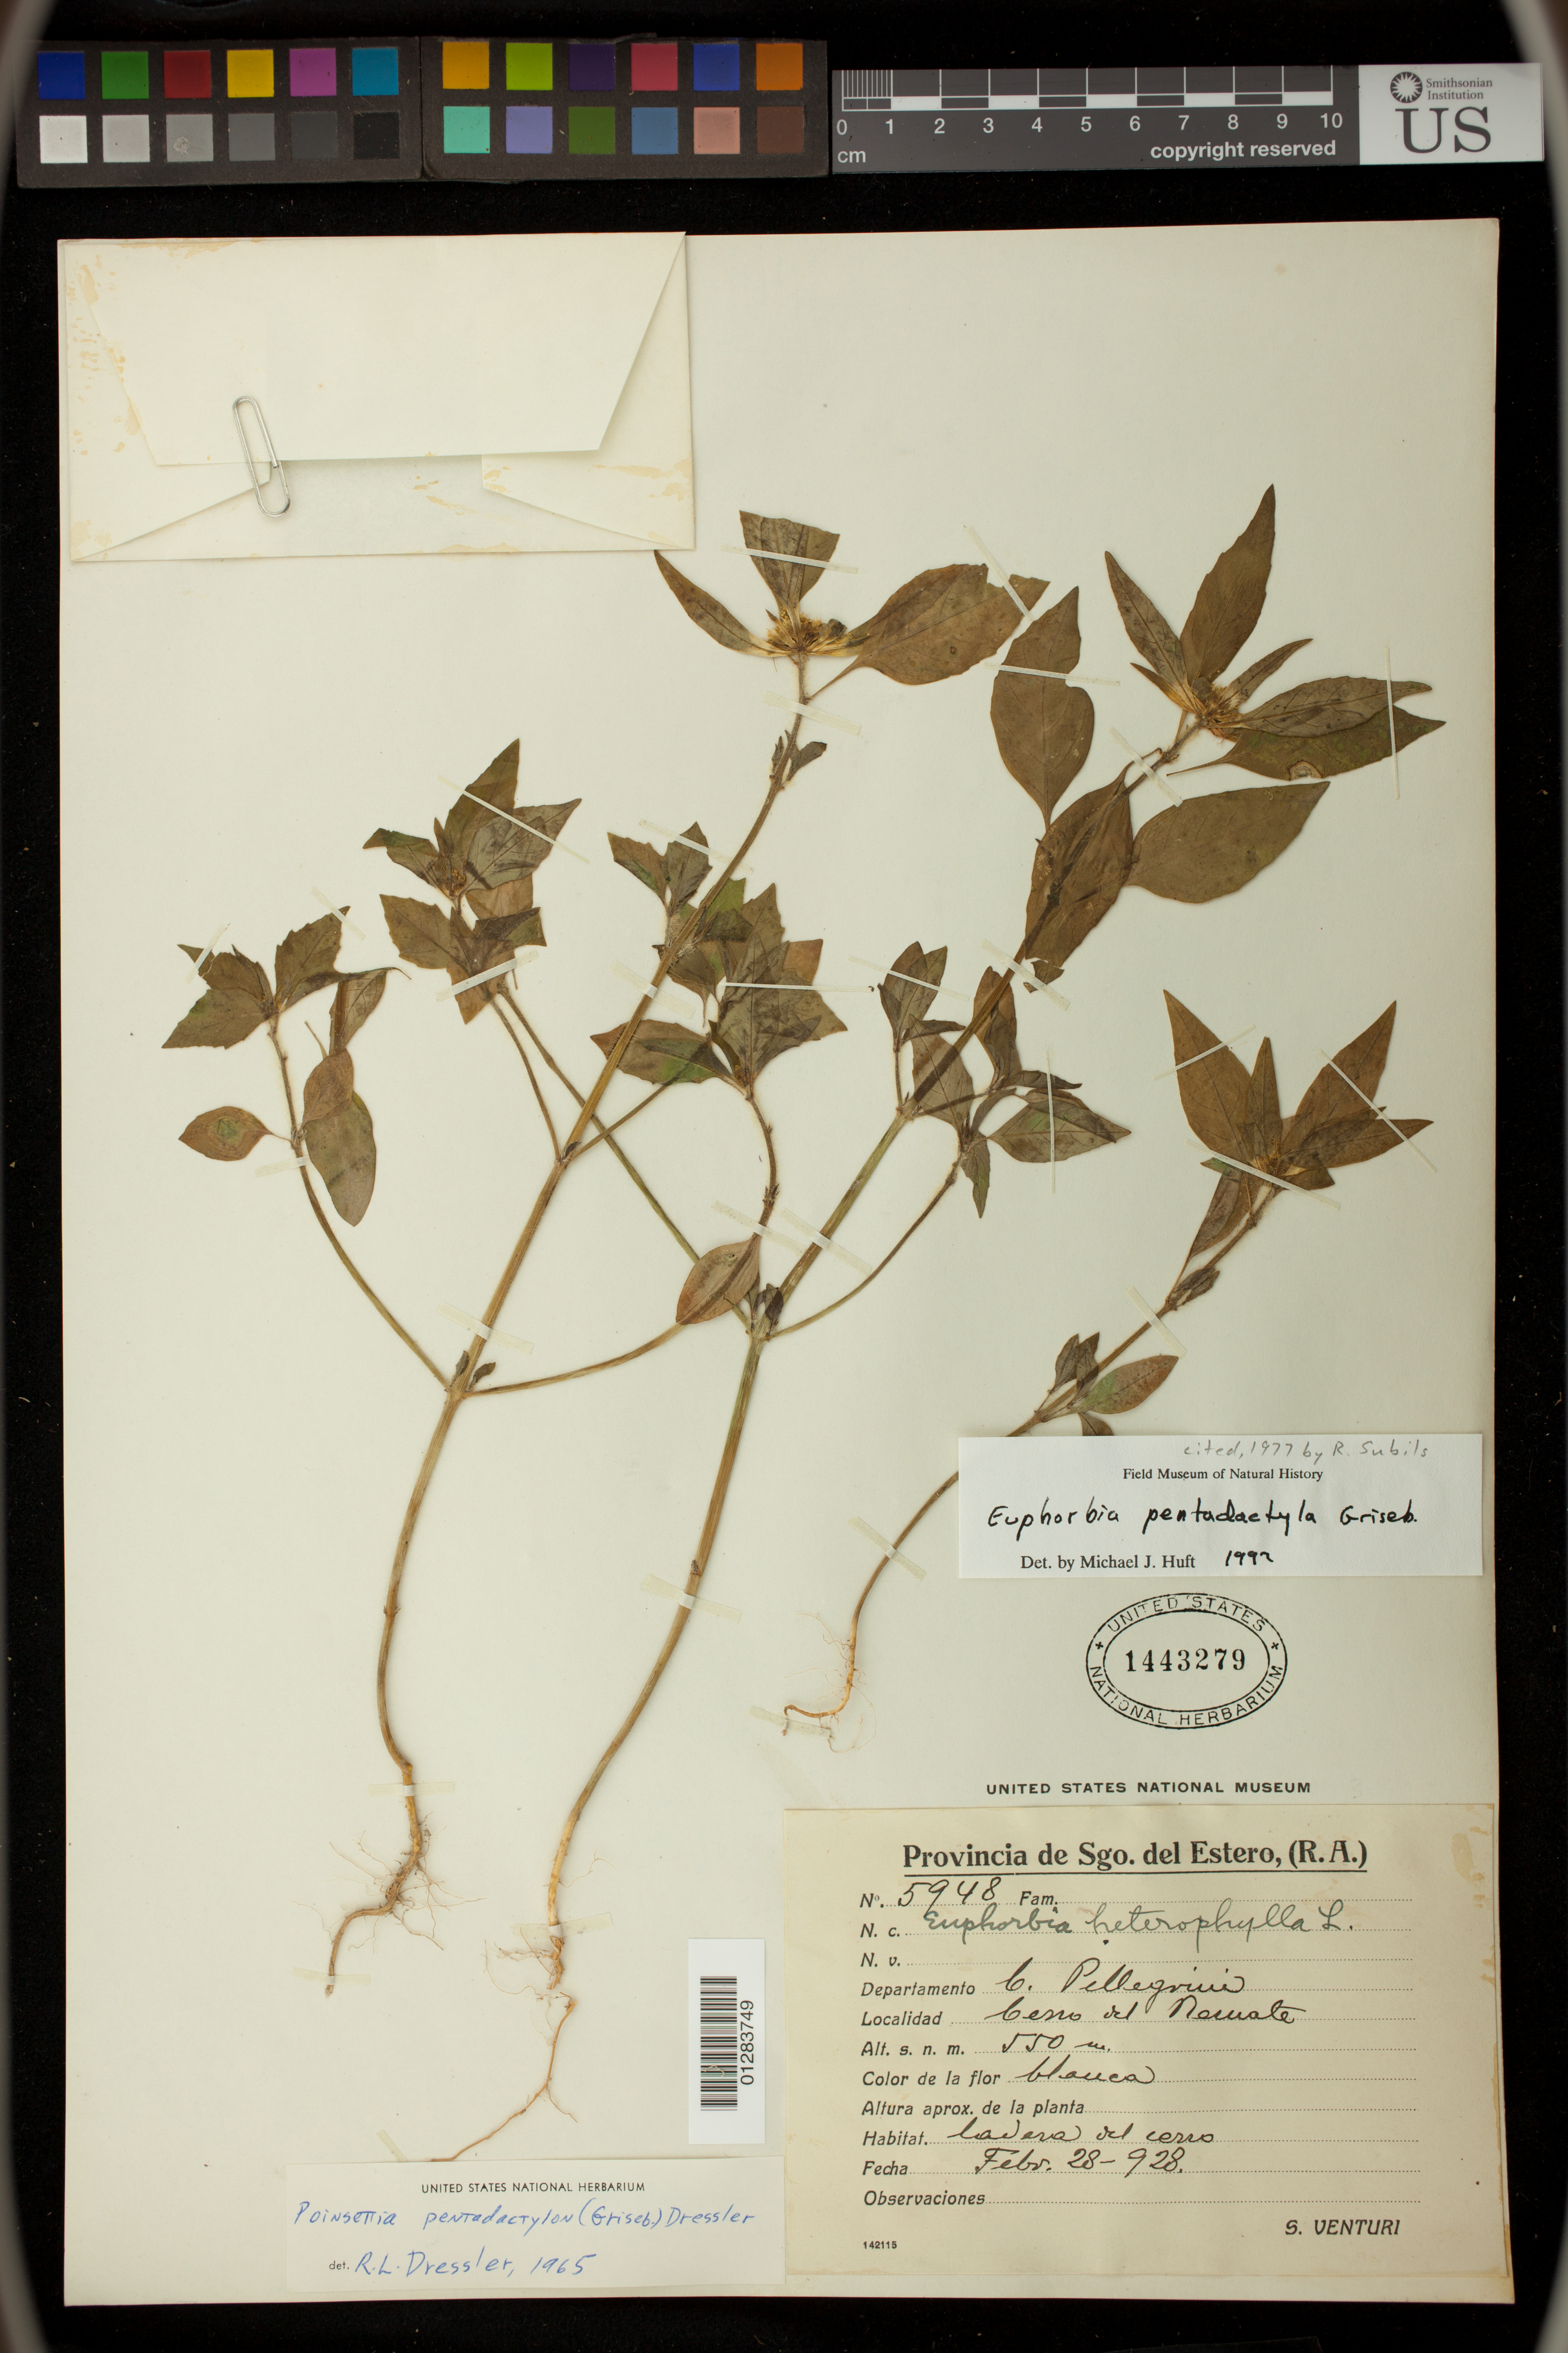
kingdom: Plantae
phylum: Tracheophyta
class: Magnoliopsida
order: Malpighiales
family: Euphorbiaceae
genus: Euphorbia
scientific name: Euphorbia pentadactyla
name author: Griseb.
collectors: S. Ventuir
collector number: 5948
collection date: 1928-02-28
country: Argentina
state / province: Santiago del Estero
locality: Cerro del Necuate, Departamento C. Pellegaiui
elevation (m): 550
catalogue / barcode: US 1443279